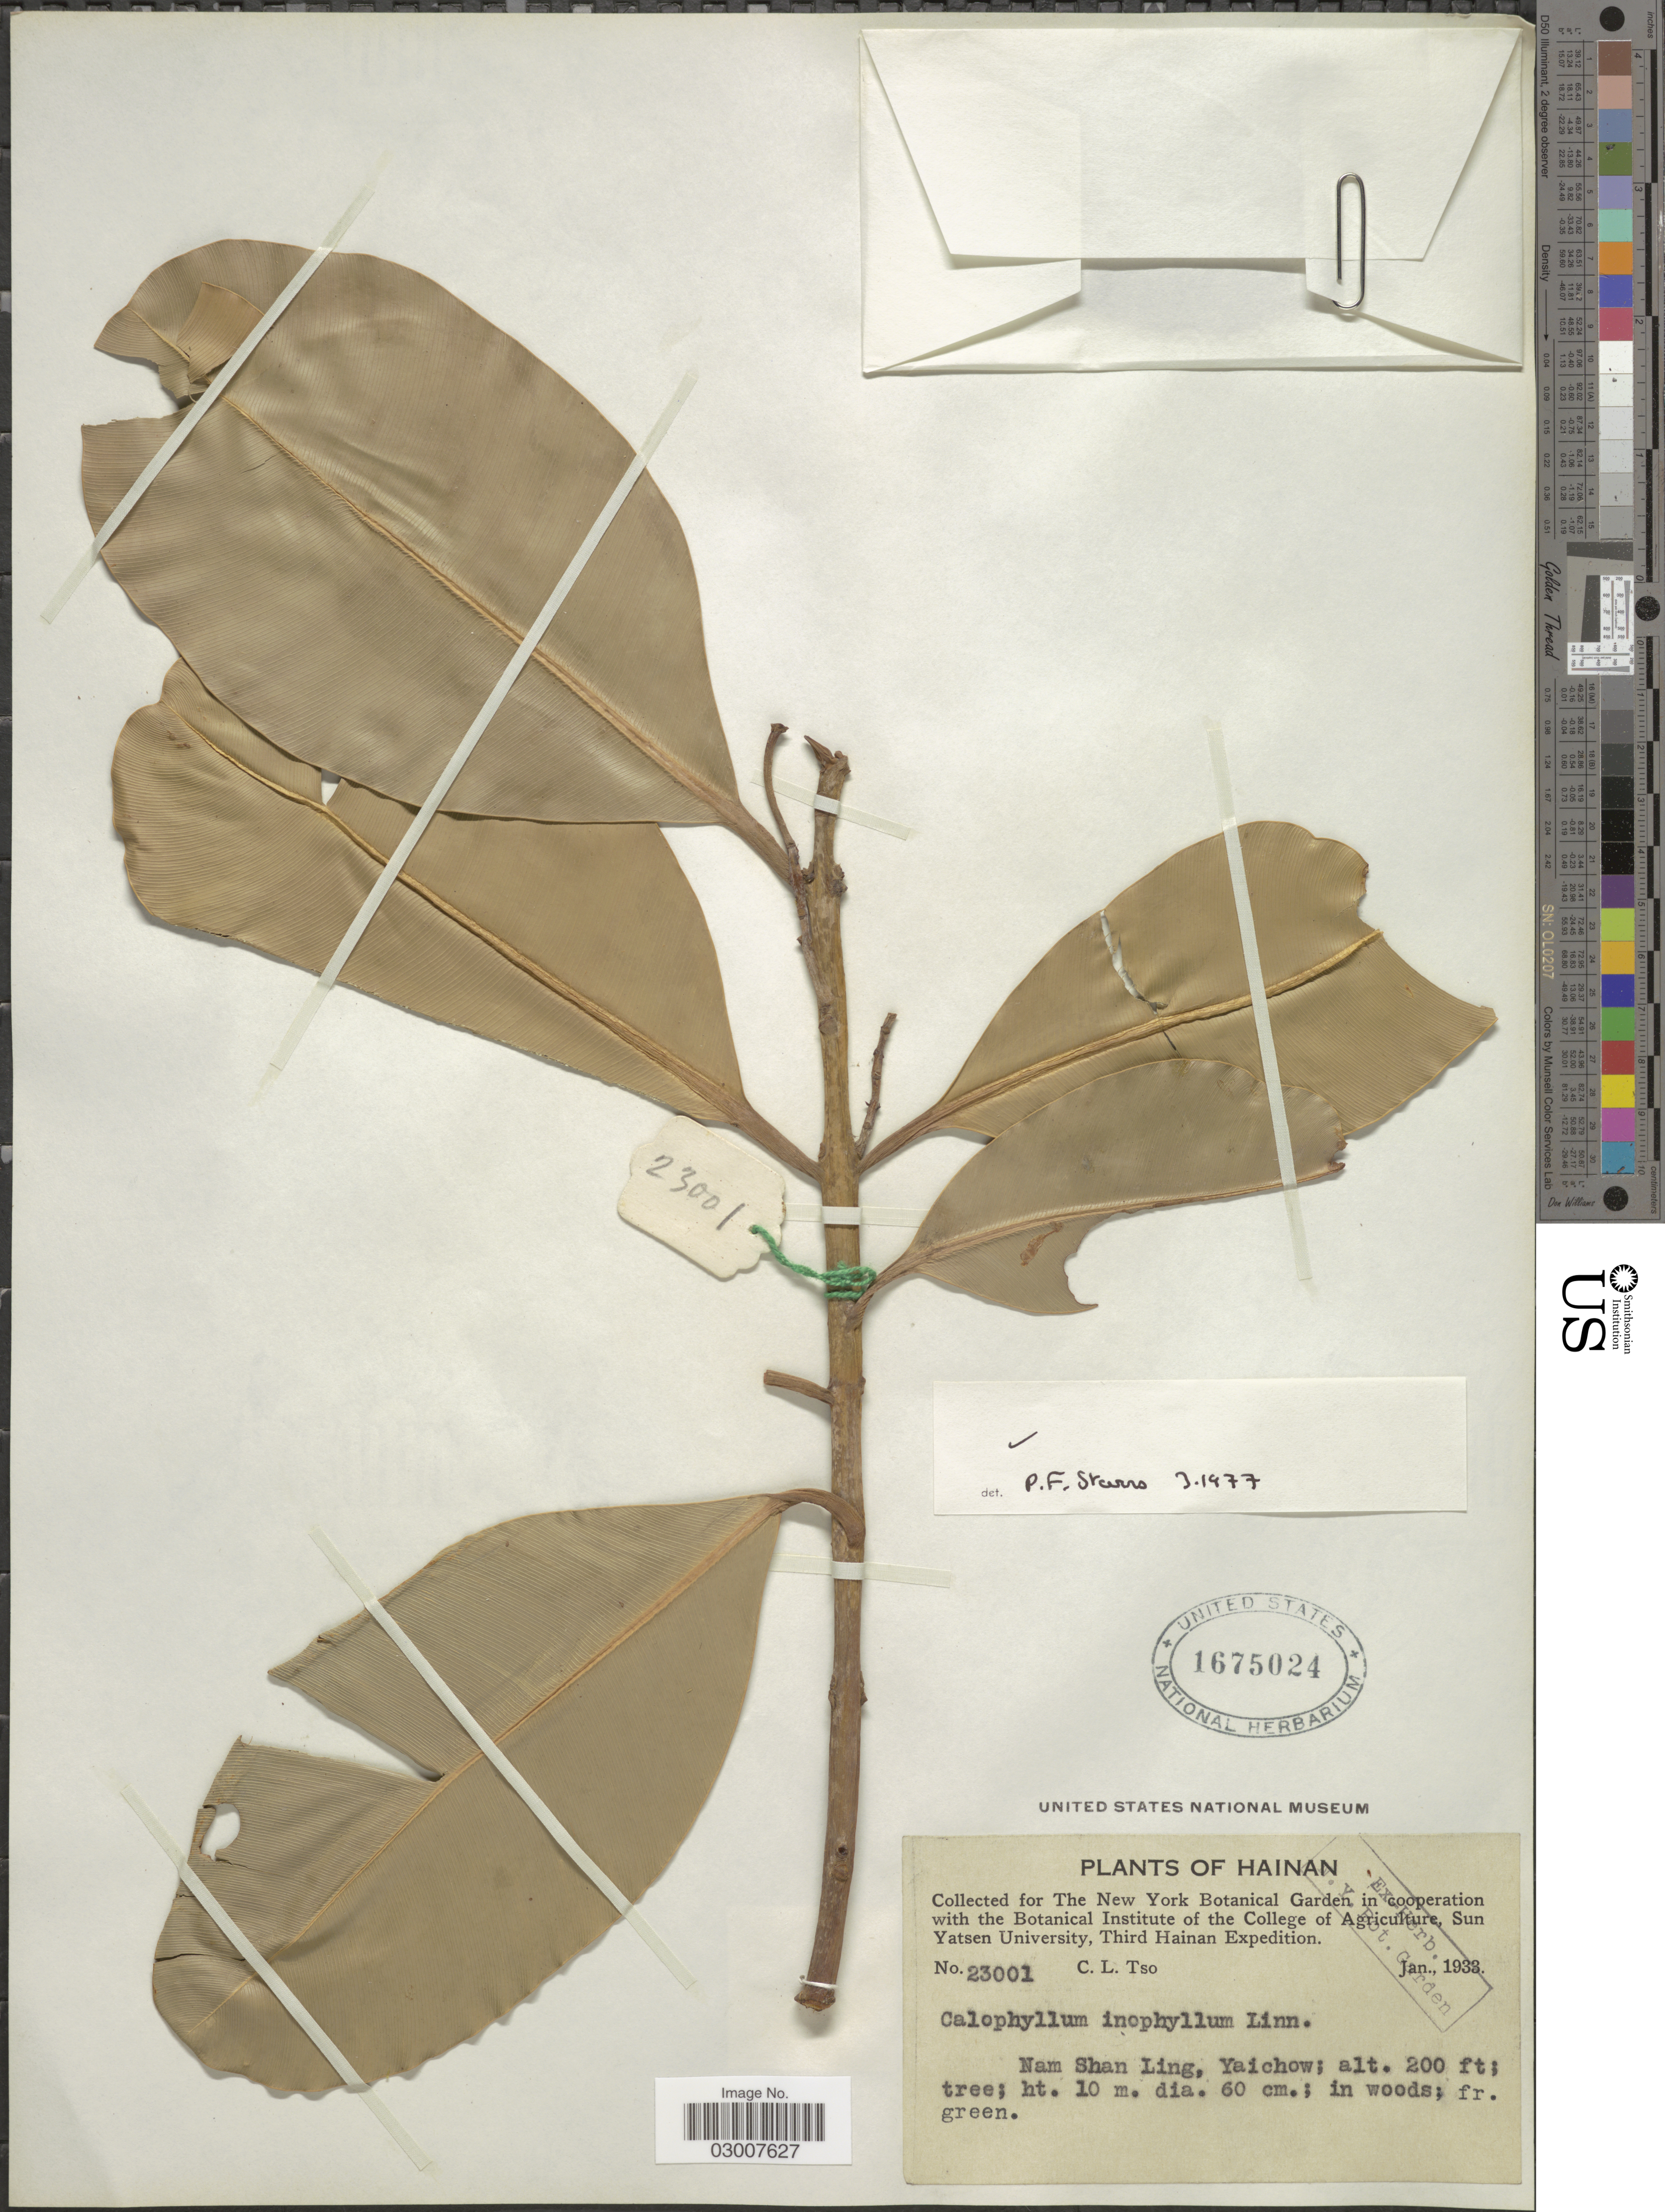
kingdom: Plantae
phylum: Tracheophyta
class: Magnoliopsida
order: Malpighiales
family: Calophyllaceae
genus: Calophyllum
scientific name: Calophyllum inophyllum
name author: L.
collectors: C. Tso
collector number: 23001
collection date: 1933-01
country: China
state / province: Hainan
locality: Nam Shan Ling, Yaichow.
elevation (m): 61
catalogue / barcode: US 1675024